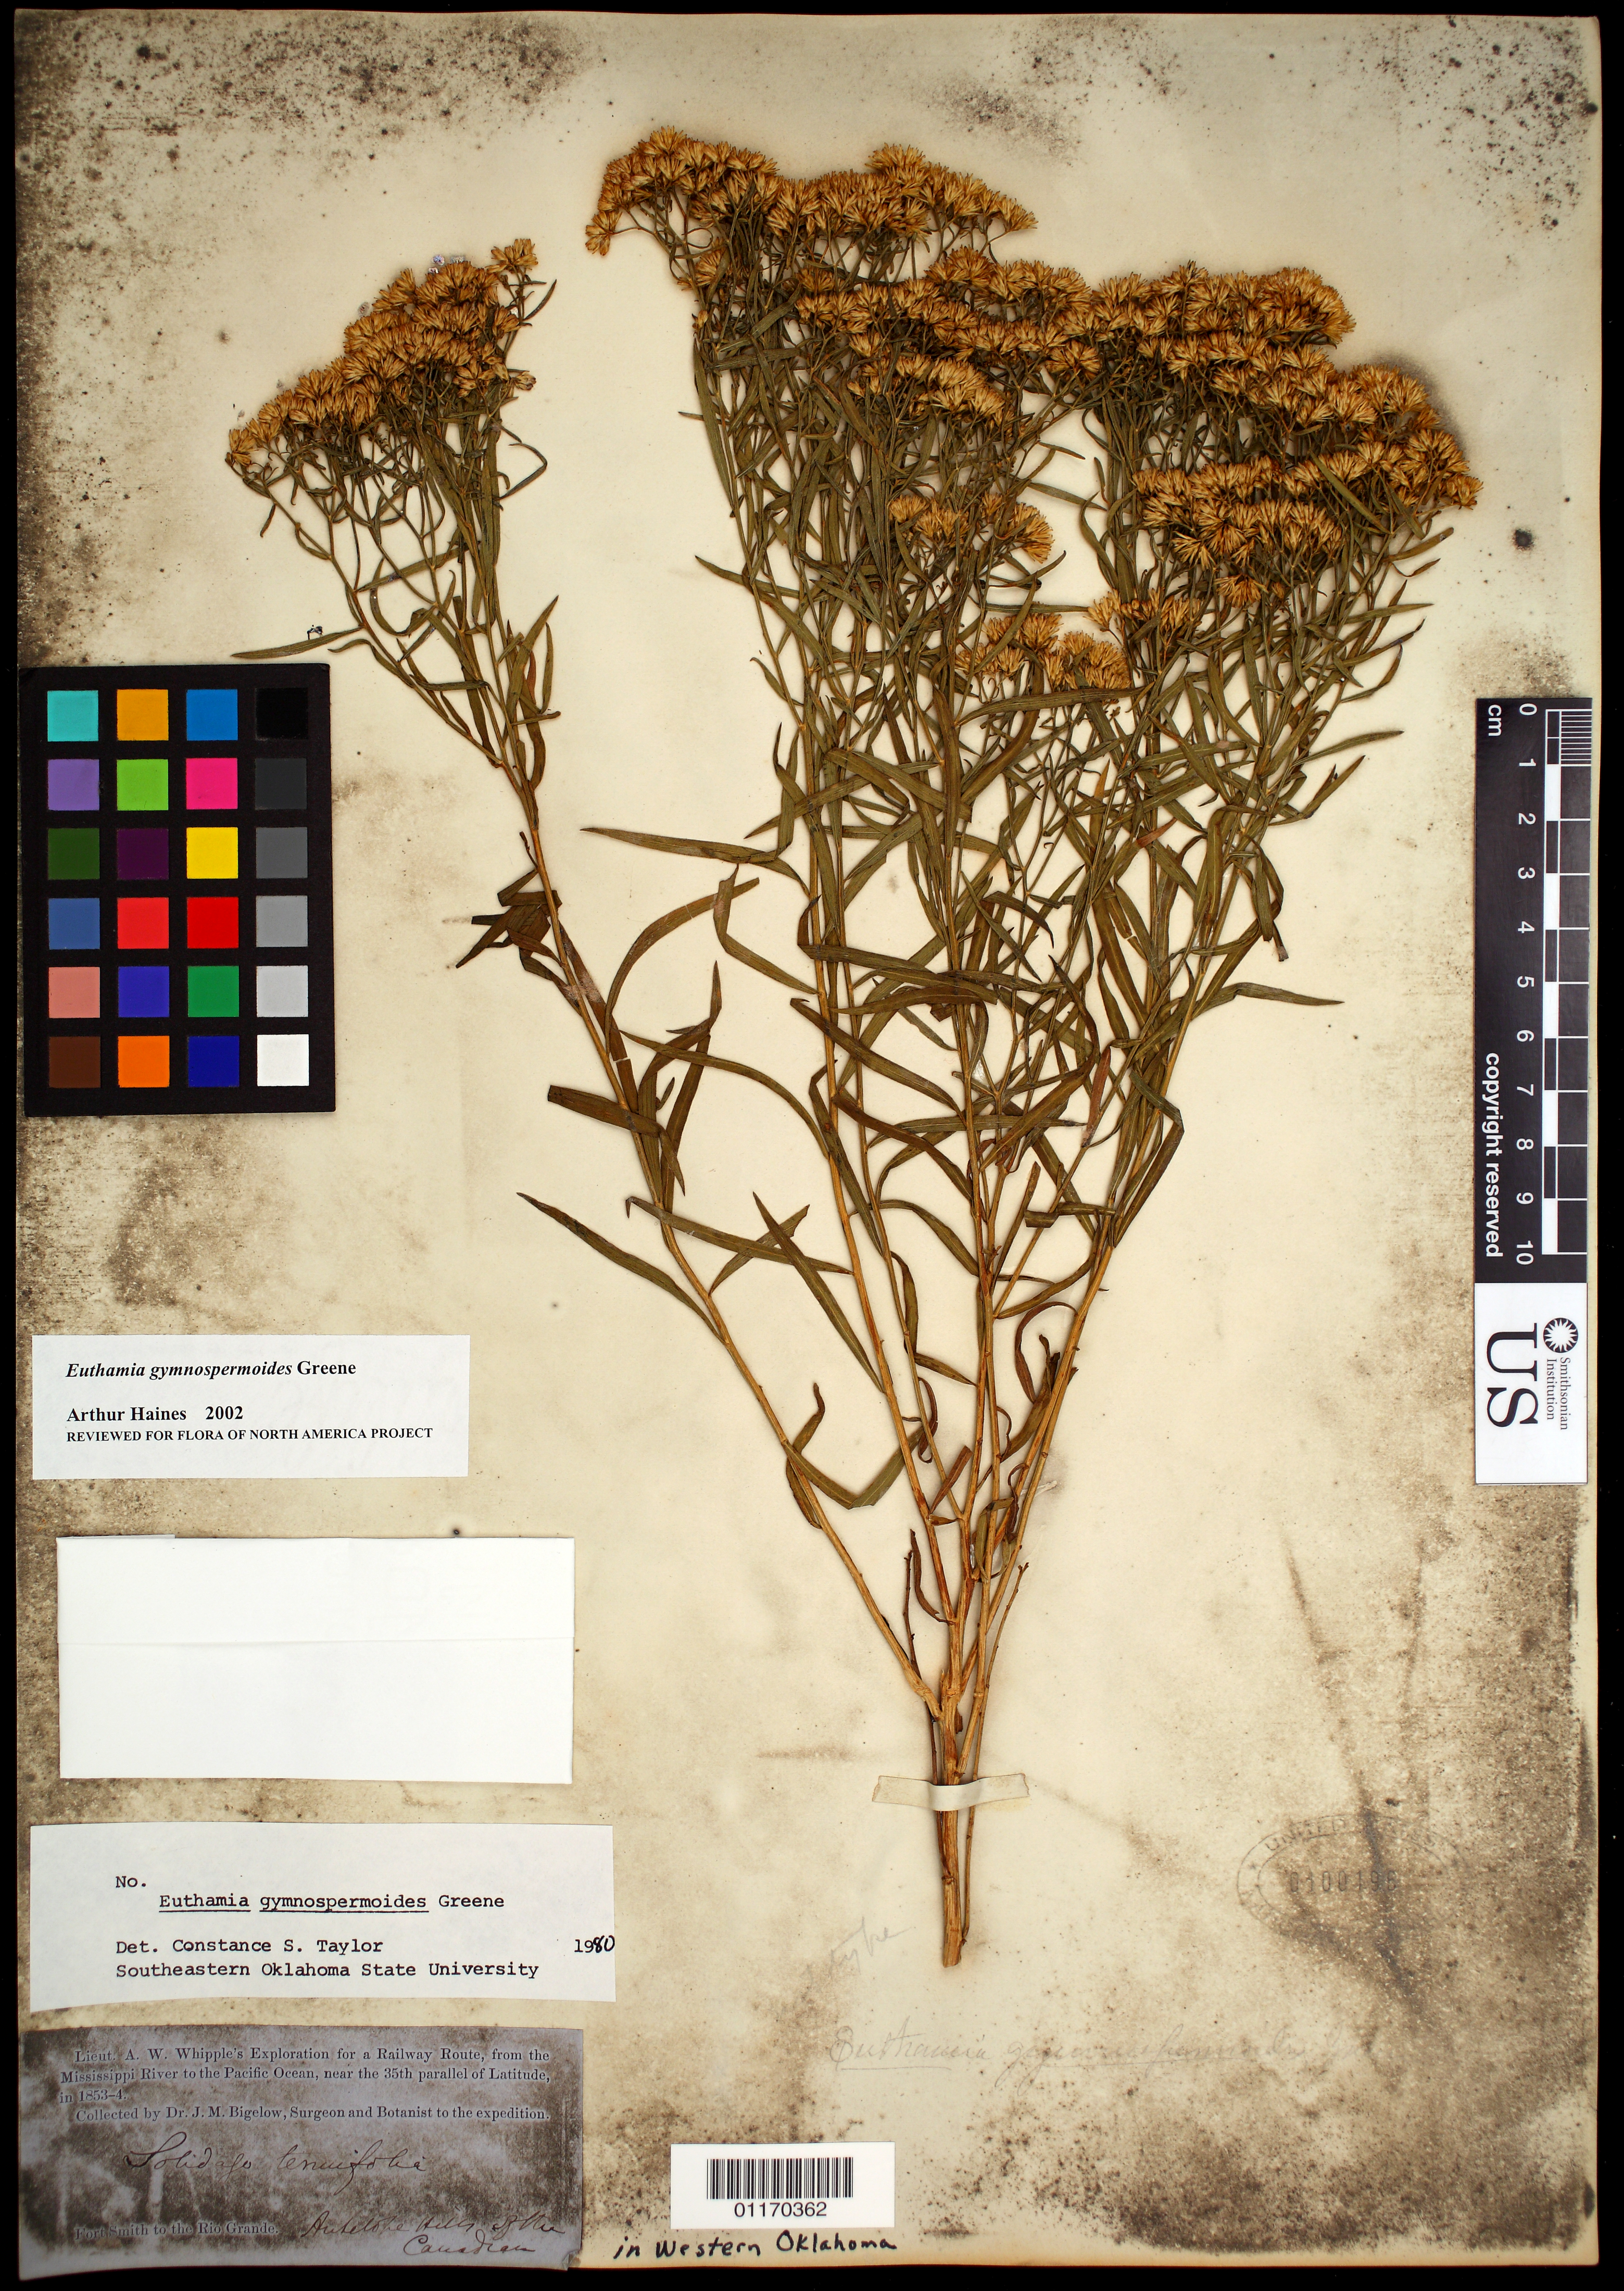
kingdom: Plantae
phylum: Tracheophyta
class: Magnoliopsida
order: Asterales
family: Asteraceae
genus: Euthamia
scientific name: Euthamia gymnospermoides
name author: Greene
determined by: Haines, A.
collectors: J. M. Bigelow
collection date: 1853/1854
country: United States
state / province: Oklahoma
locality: near Antilope Hills of the Canadian River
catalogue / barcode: US 100196